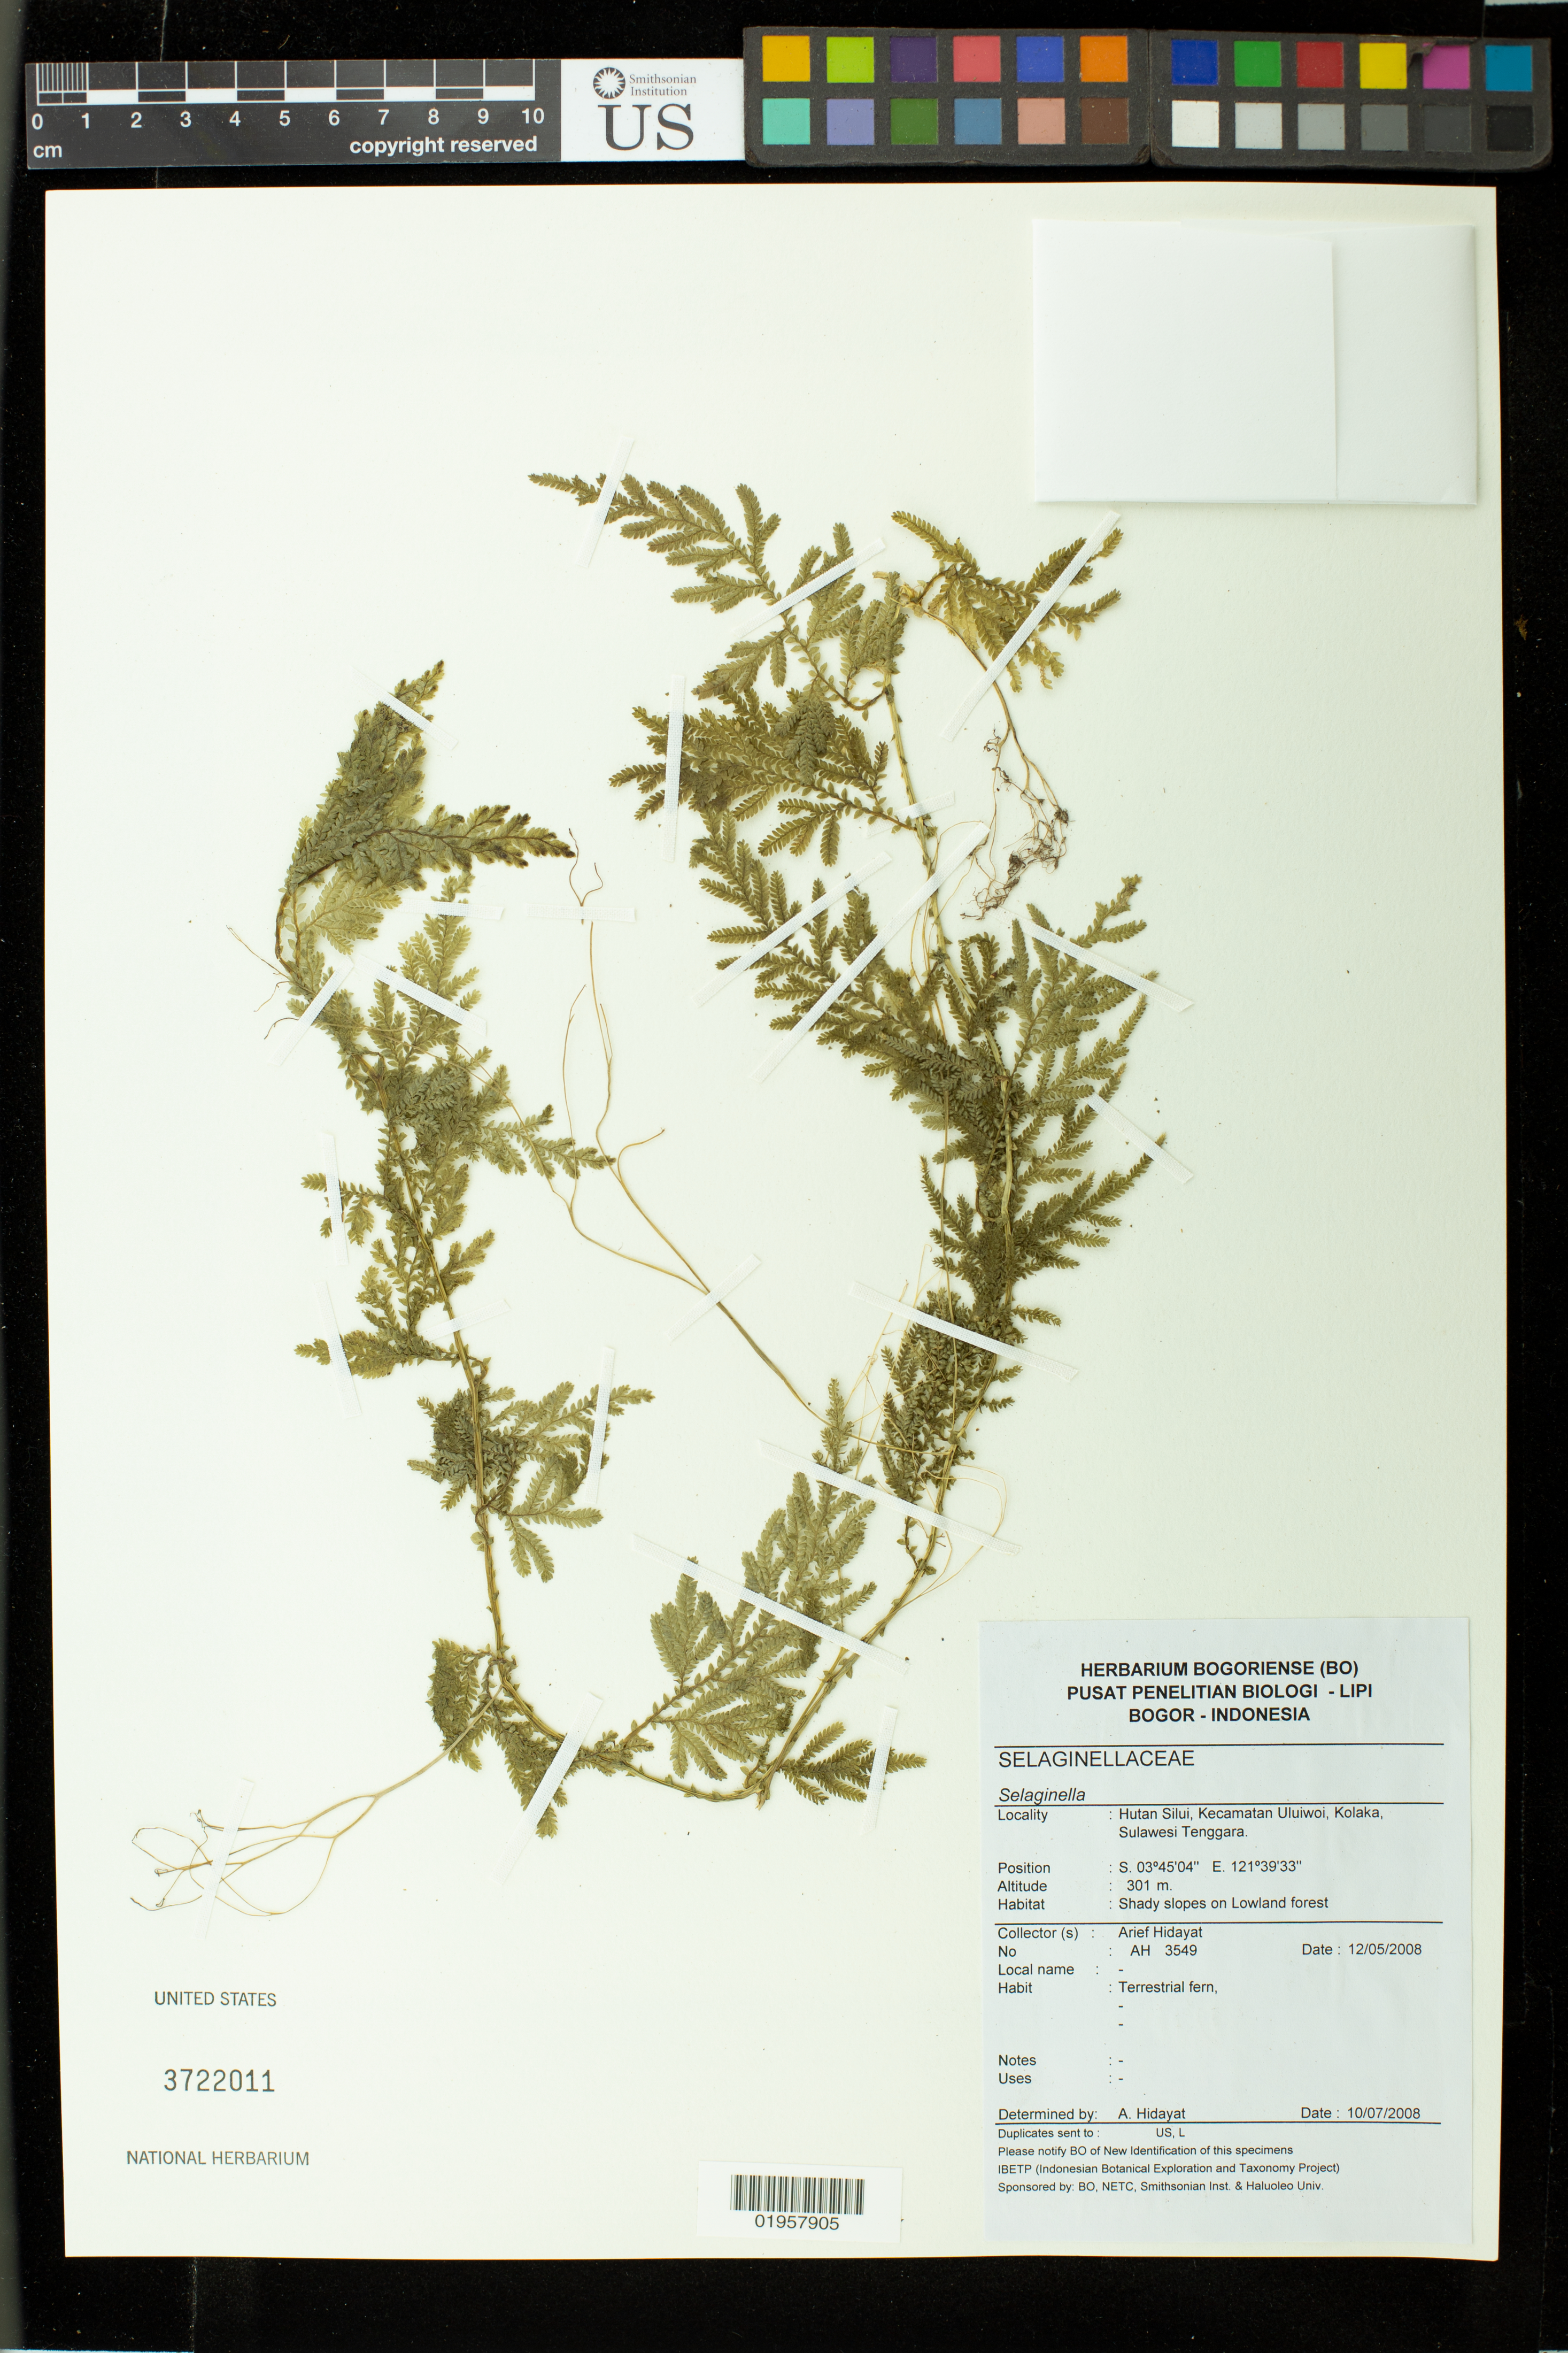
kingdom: Plantae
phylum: Tracheophyta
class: Lycopodiopsida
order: Selaginellales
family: Selaginellaceae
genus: Selaginella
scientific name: Selaginella sp.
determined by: Hidayat, Arief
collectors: A. Hidayat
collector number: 3549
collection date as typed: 12/05/2008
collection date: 2008-05-12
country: Indonesia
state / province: Sulawesi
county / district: Sulawesi Tenggara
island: Sulawesi Island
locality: Sulawesi Tenggara [Southeast Sulawesi]. Hutan Silui, Kecamatan Uluiwoi, Kolaka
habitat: Shady slopes on lowland forest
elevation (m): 301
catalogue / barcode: US 3722011